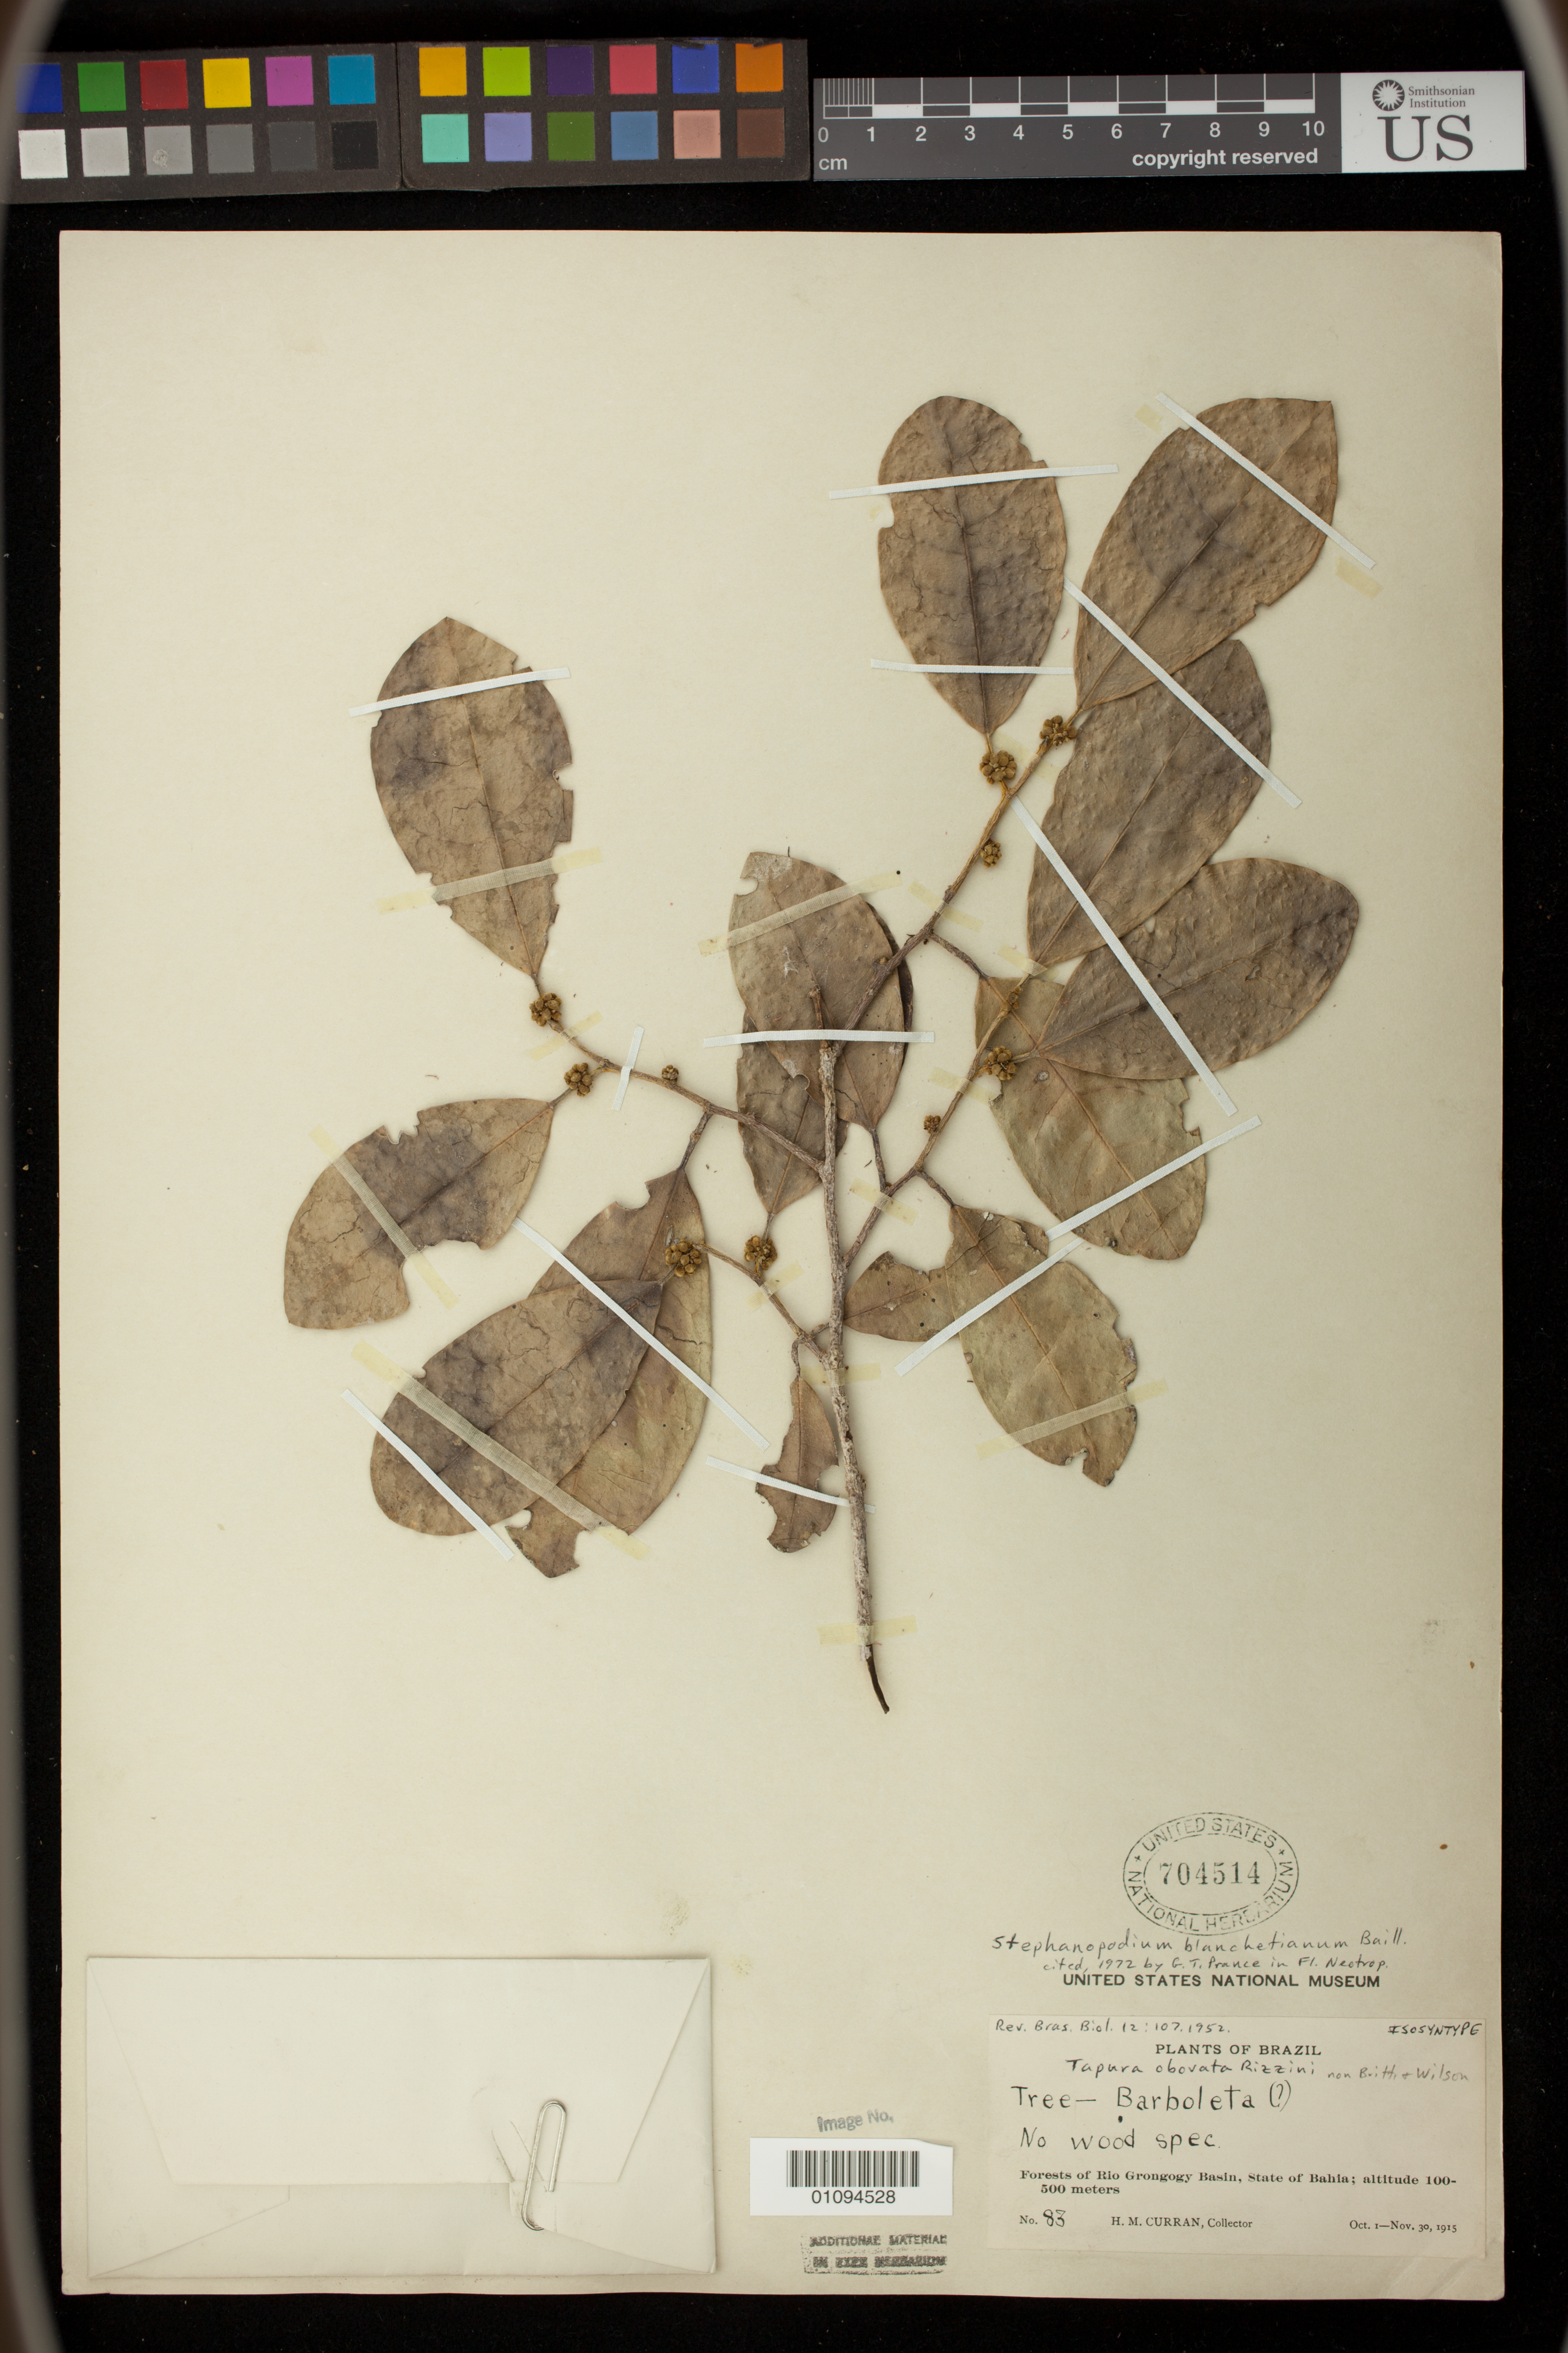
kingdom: Plantae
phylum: Tracheophyta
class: Magnoliopsida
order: Malpighiales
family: Dichapetalaceae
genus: Tapura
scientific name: Tapura obovata Rizzini. lat hom.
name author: Rizzini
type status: Isosyntype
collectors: H. M. Curran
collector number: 83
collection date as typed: Oct 1915 to -- Nov 1915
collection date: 1915-10/1915-11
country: Brazil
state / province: Bahia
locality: Rio Grongogy Basin.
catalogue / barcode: US 704514